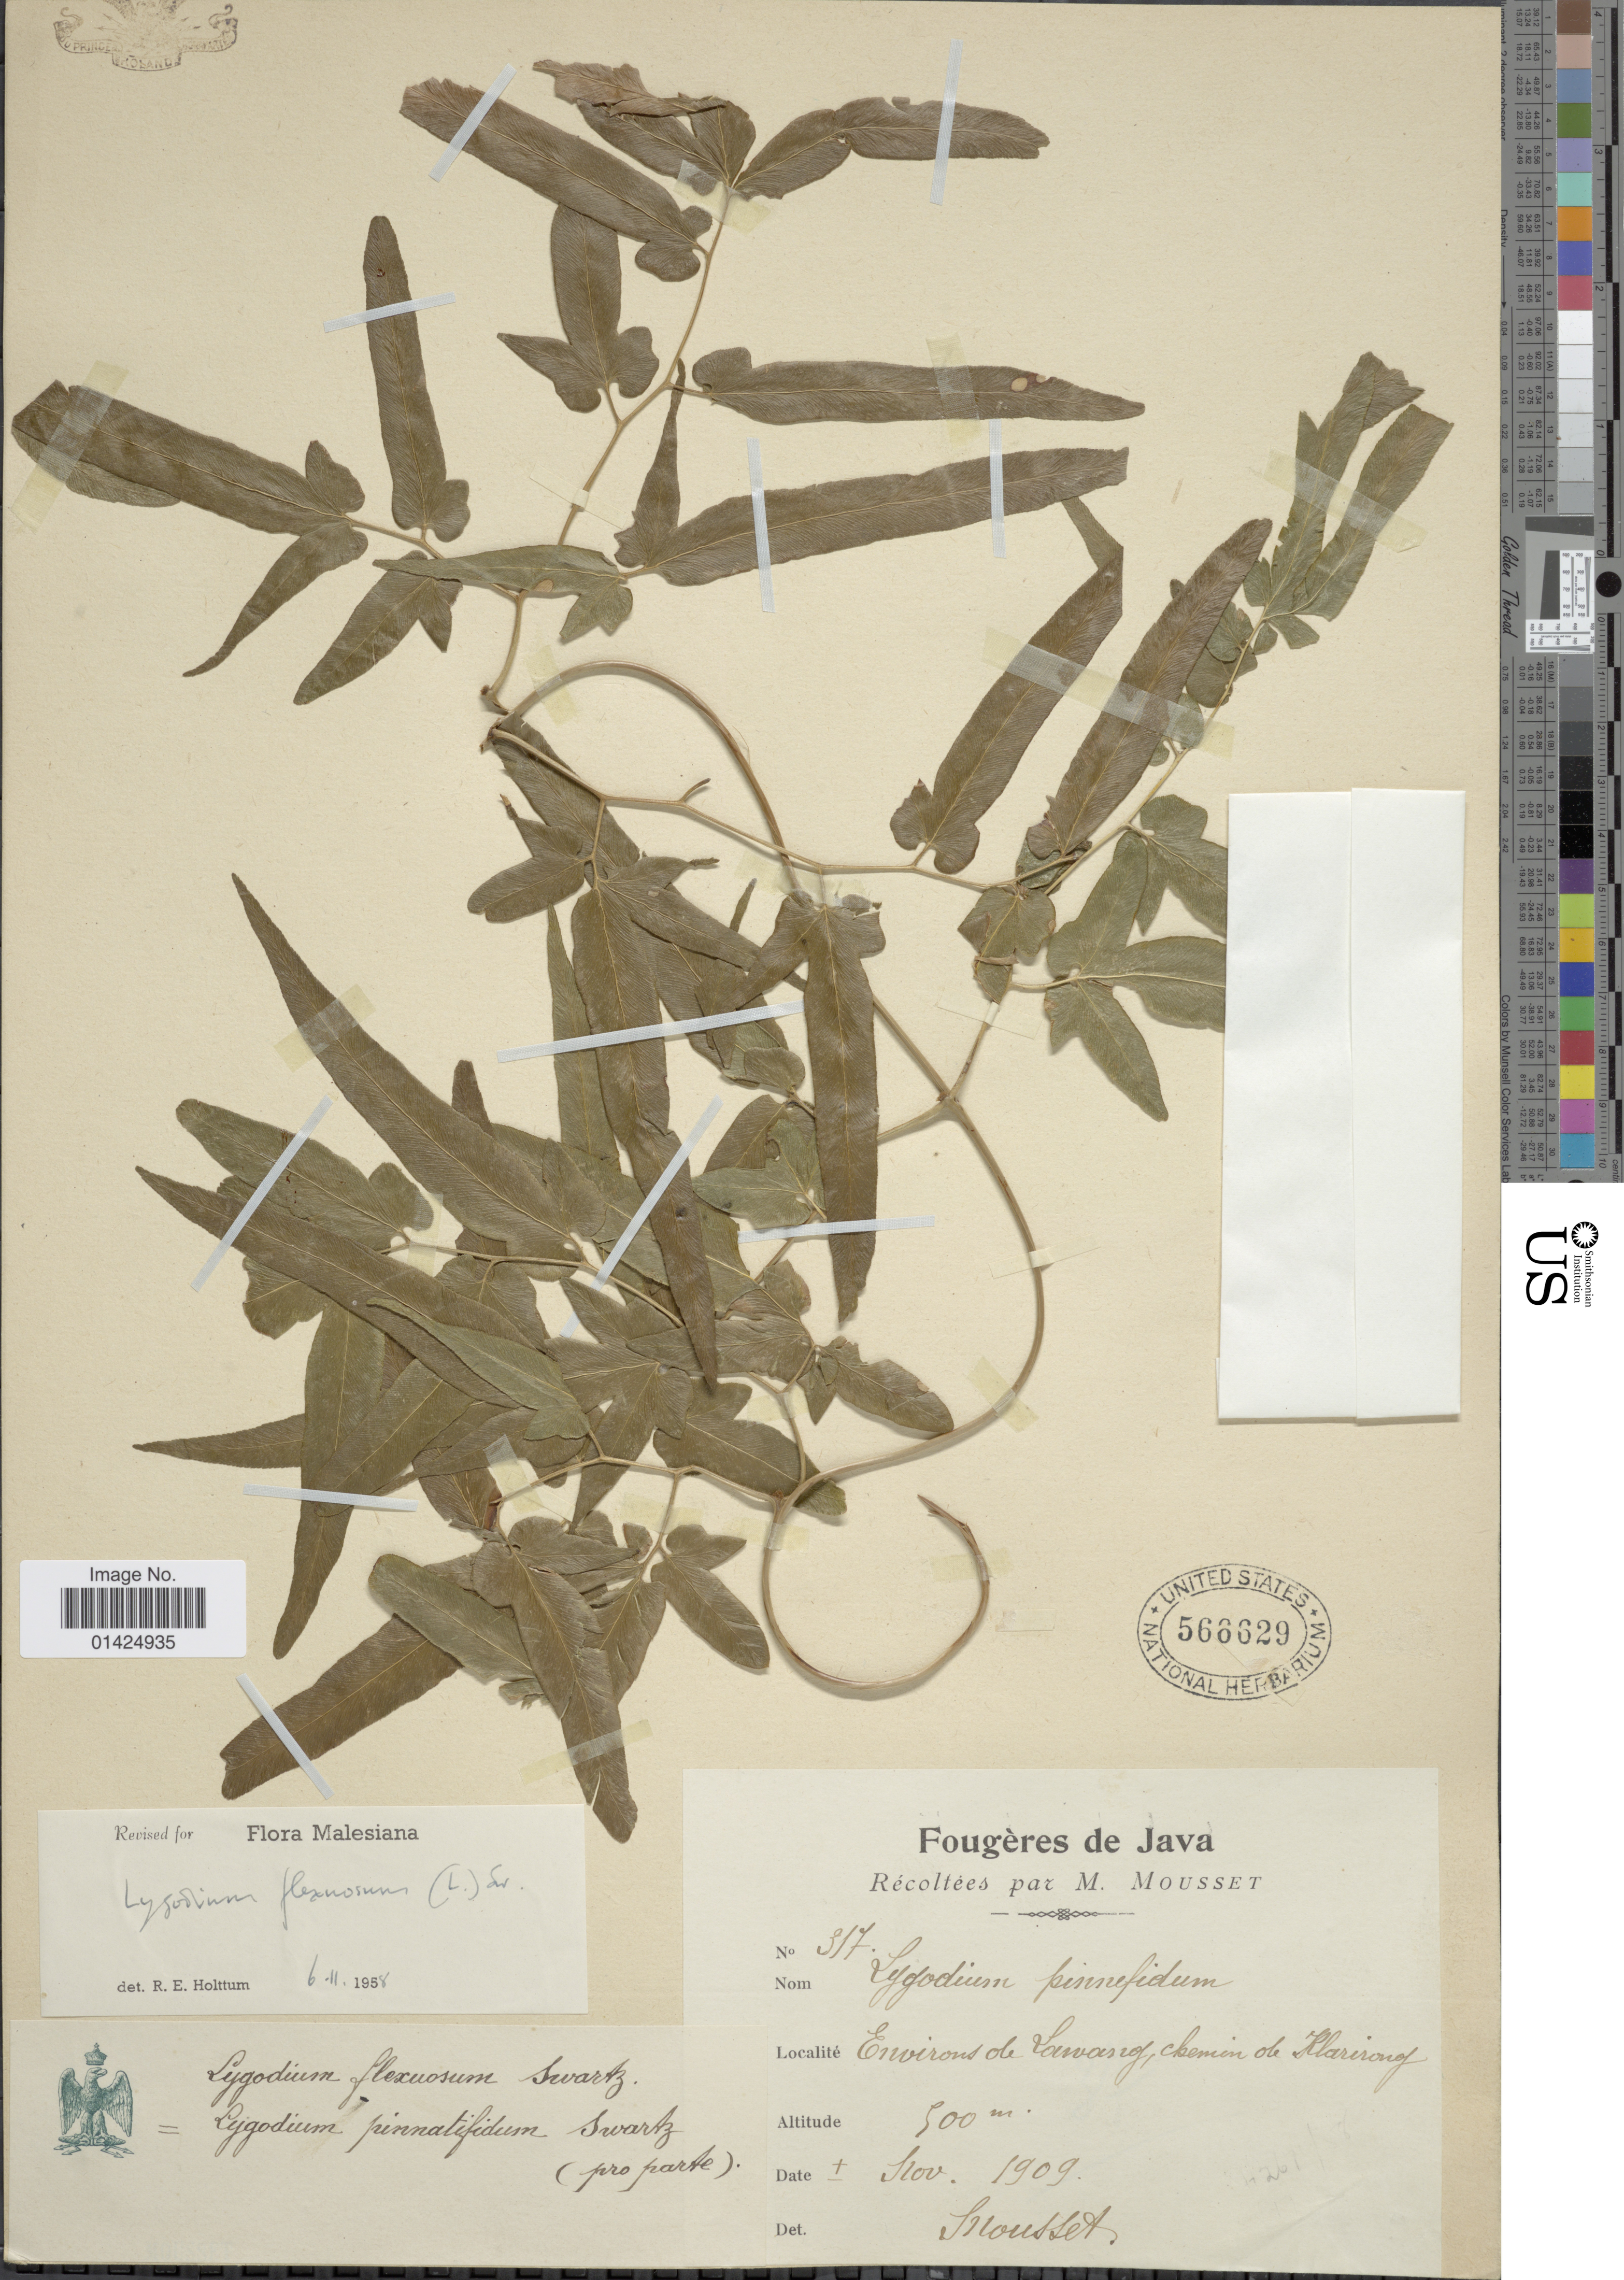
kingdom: Plantae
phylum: Tracheophyta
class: Polypodiopsida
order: Schizaeales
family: Lygodiaceae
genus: Lygodium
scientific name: Lygodium flexuosum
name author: Sw.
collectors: Mousset, --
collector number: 317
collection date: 1909-11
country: Indonesia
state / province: Java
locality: Environs de Lawang, chemin de Klarirong.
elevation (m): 500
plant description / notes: Corrected "Environs de Larvas of Chemin ok Klarirong." to Environs de Lawang, chemin de Klarirong.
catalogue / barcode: US 566629